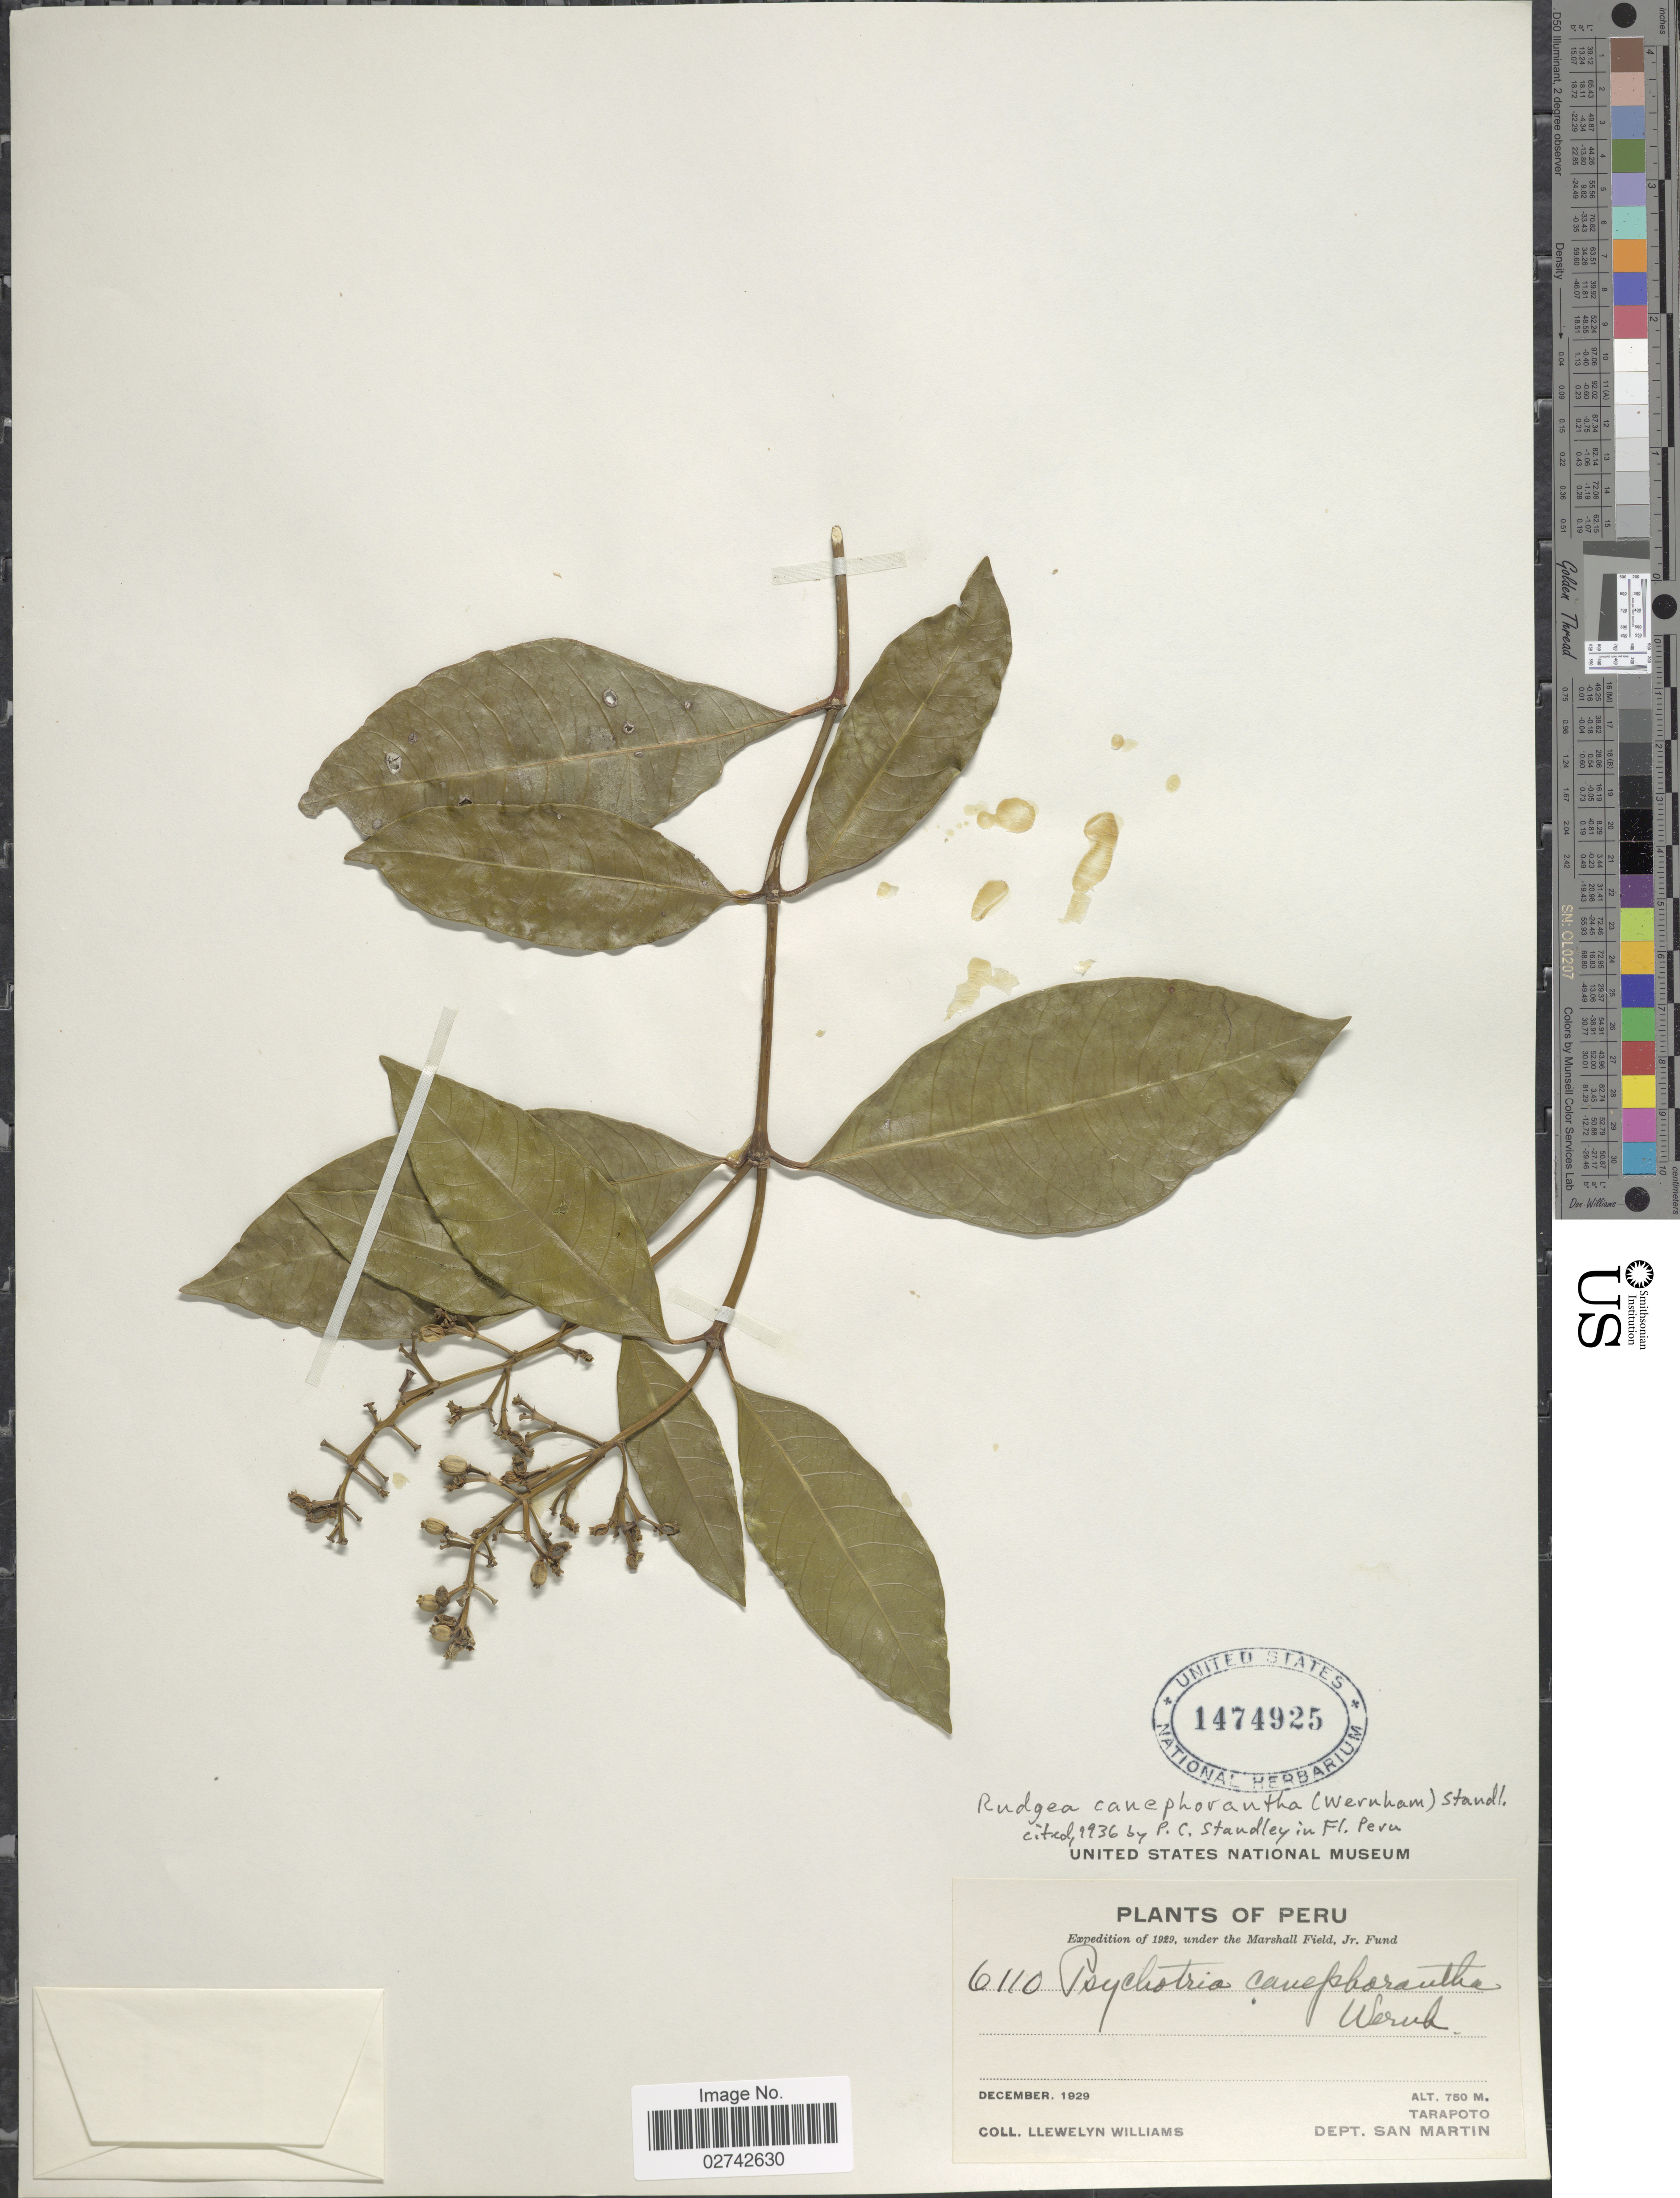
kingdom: Plantae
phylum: Tracheophyta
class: Magnoliopsida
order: Gentianales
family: Rubiaceae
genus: Rudgea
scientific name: Rudgea canephorantha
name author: (Wernham) Standl.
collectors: Ll. Williams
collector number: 6110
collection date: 1929-12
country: Peru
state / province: San Martín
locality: Tarapoto, Dept. San Martin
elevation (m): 750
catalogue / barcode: US 1474925